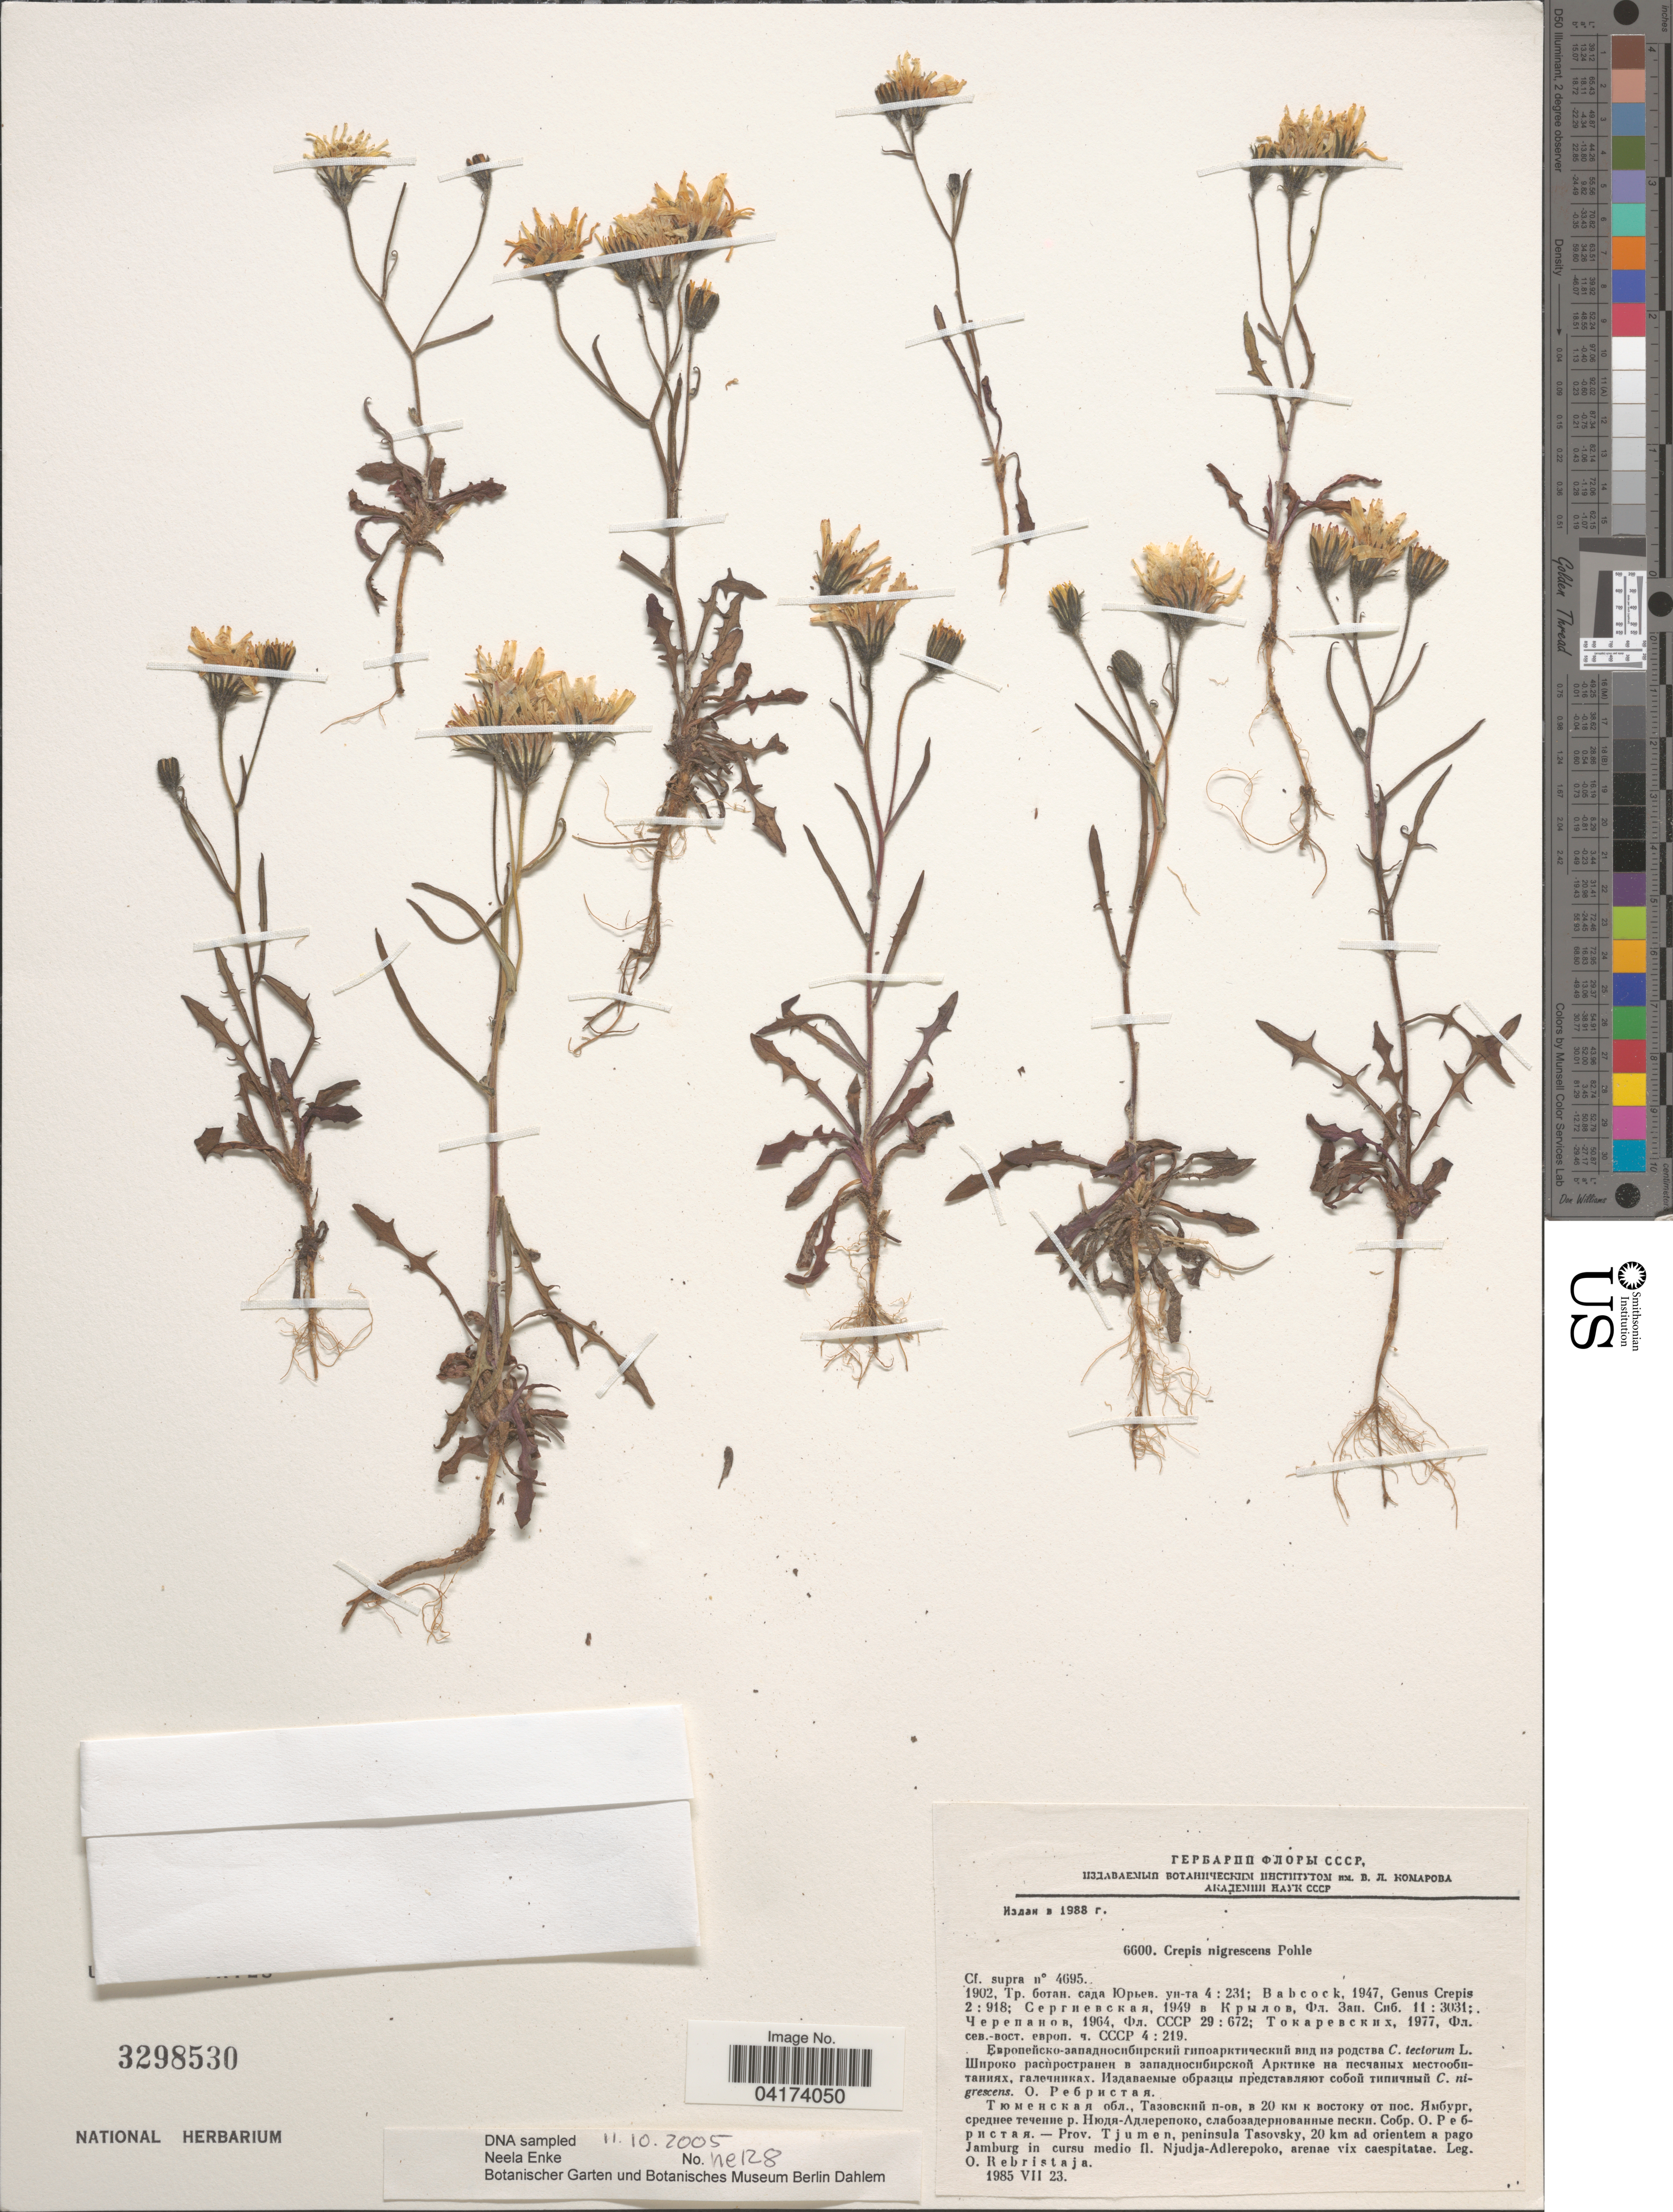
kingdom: Plantae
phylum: Tracheophyta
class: Magnoliopsida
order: Asterales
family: Asteraceae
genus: Crepis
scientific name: Crepis nigrescens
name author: Pohle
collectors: O. V. Rebristaja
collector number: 6600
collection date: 1985-07-23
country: Russian Federation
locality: Prov. Tjumen, peninsula Tasovsky, 20 km ad orientem a pago Jamburg in cursu medio fl. Njudja-Adlerepoko, arenae vix caespitatae.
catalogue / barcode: US 3298530